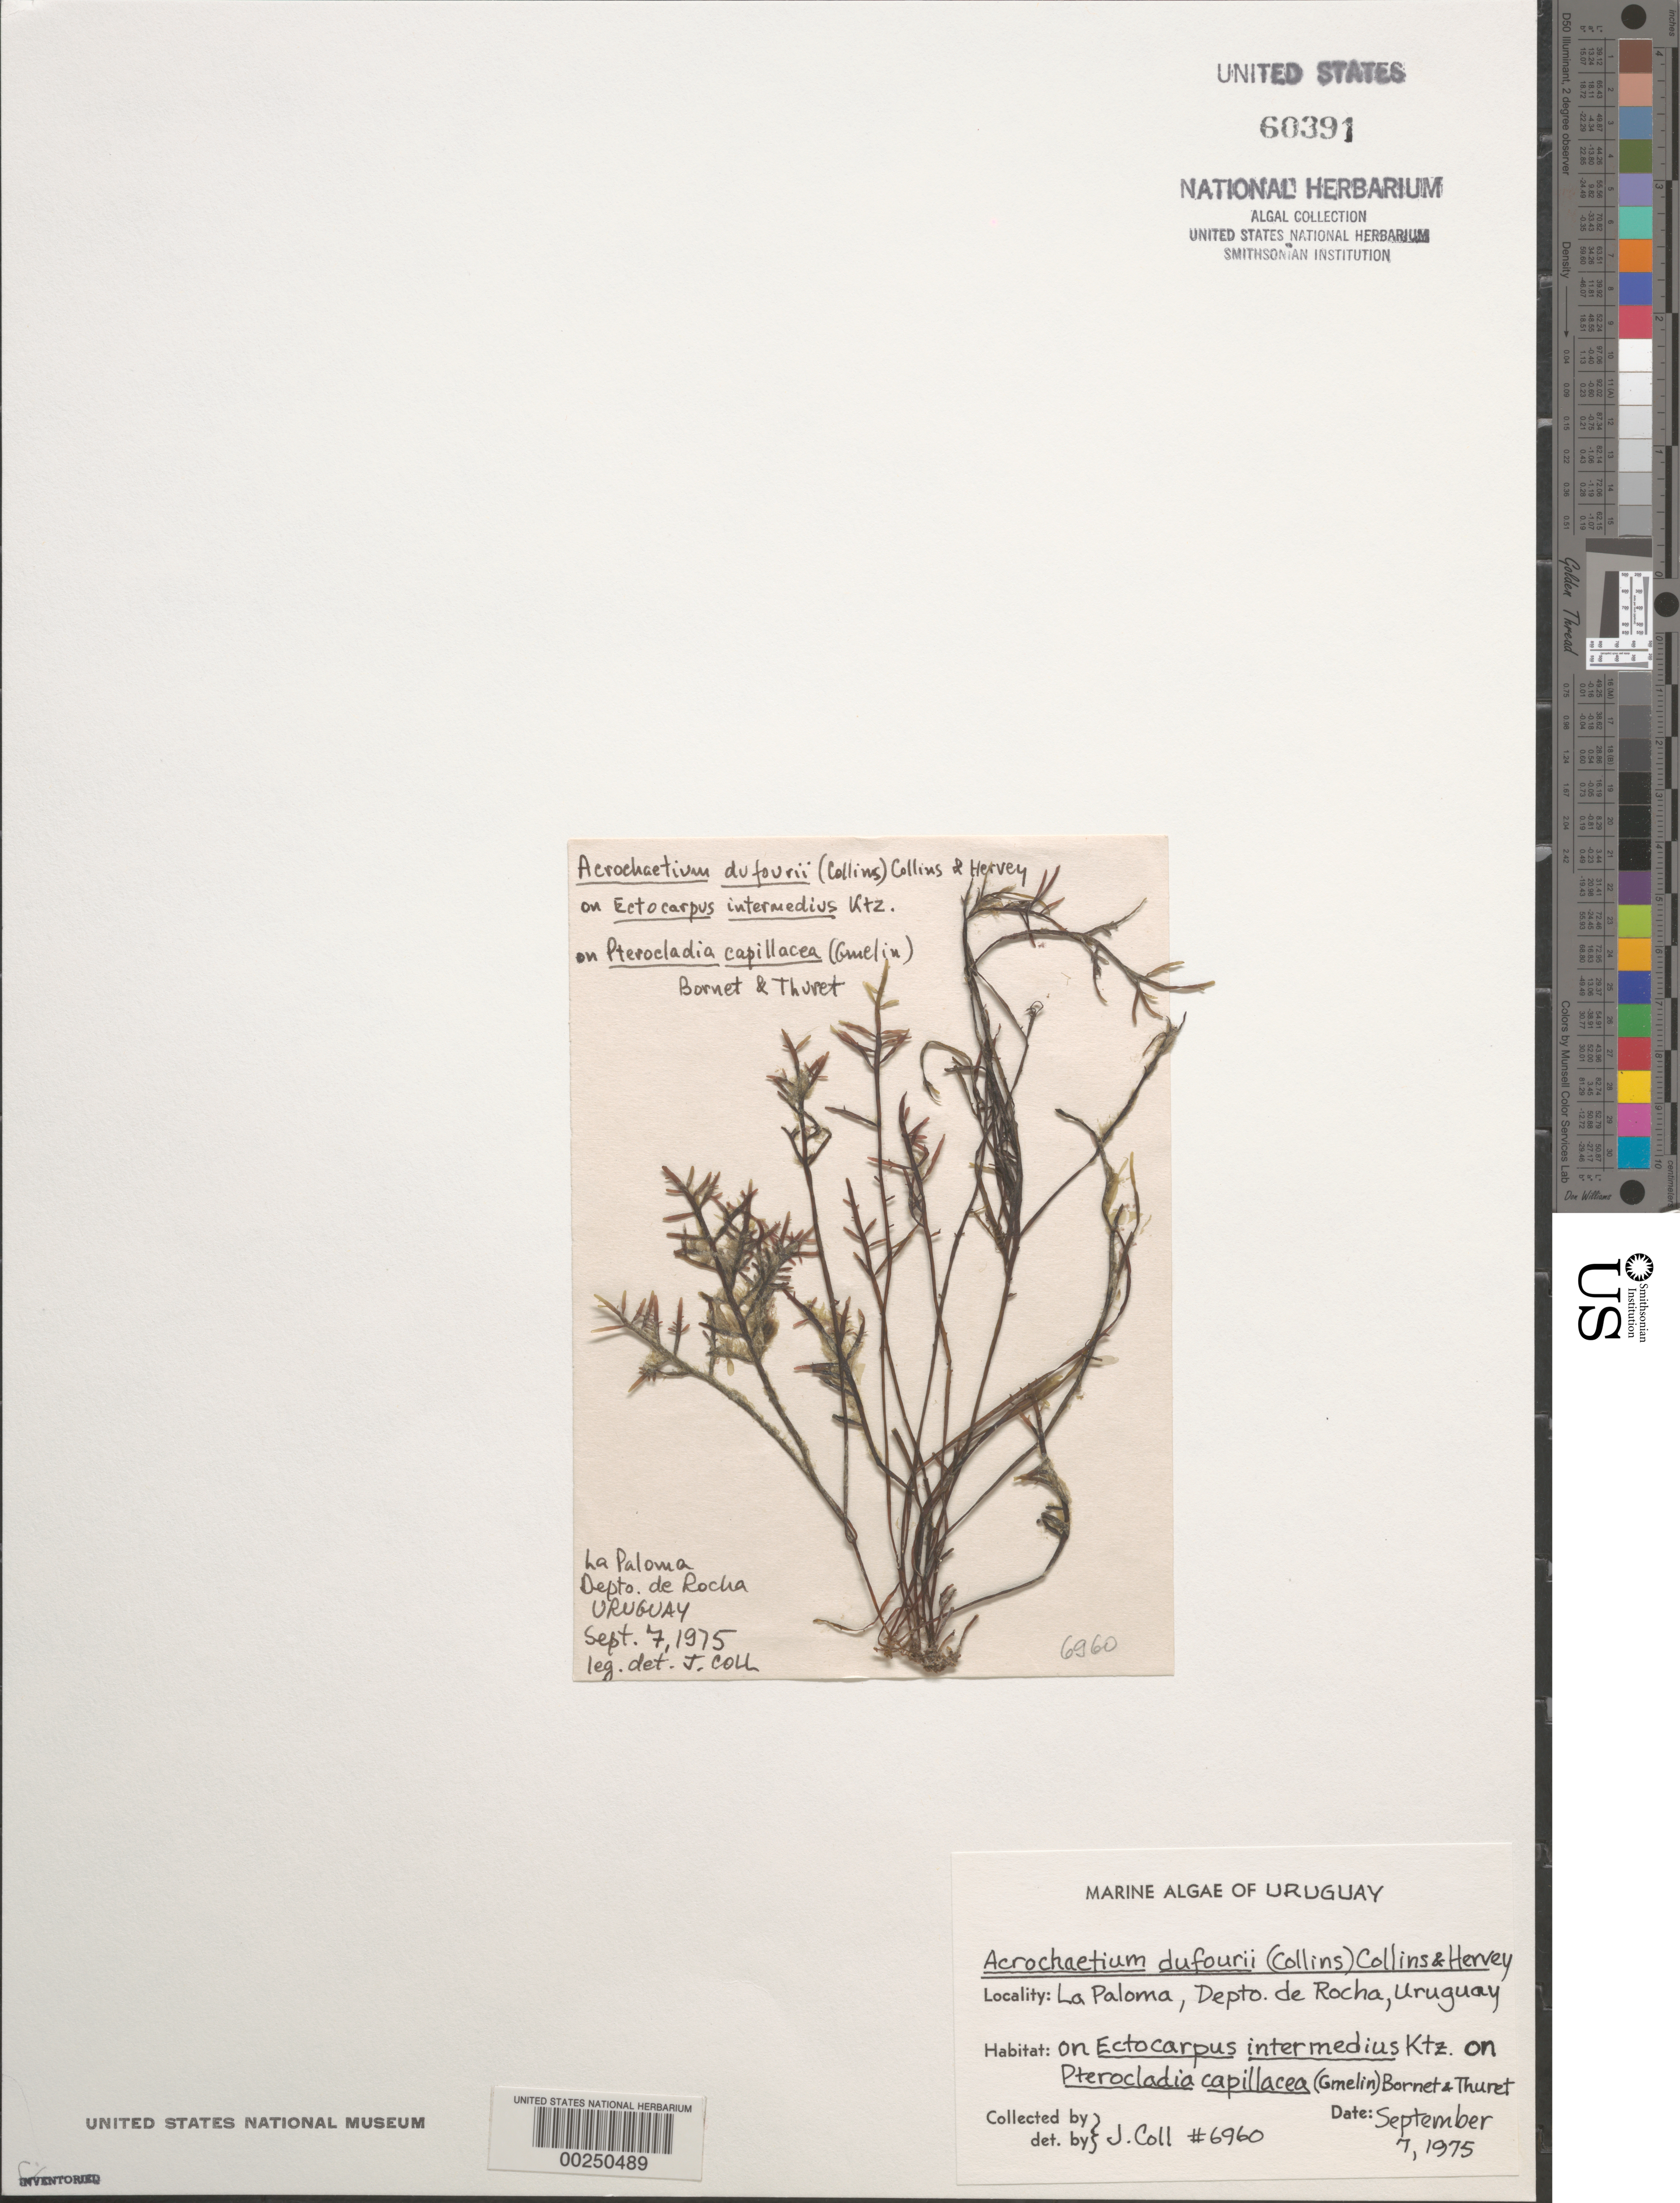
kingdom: Plantae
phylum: Rhodophyta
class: Florideophyceae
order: Colaconematales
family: Colaconemataceae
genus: Colaconema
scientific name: Colaconema hallandicum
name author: (Kylin) Afonso-Carrillo et al.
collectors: J. Coll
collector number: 6960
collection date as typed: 07 Sep 1975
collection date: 1975-09-07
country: Uruguay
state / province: Rocha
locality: La Paloma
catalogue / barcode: US 60391